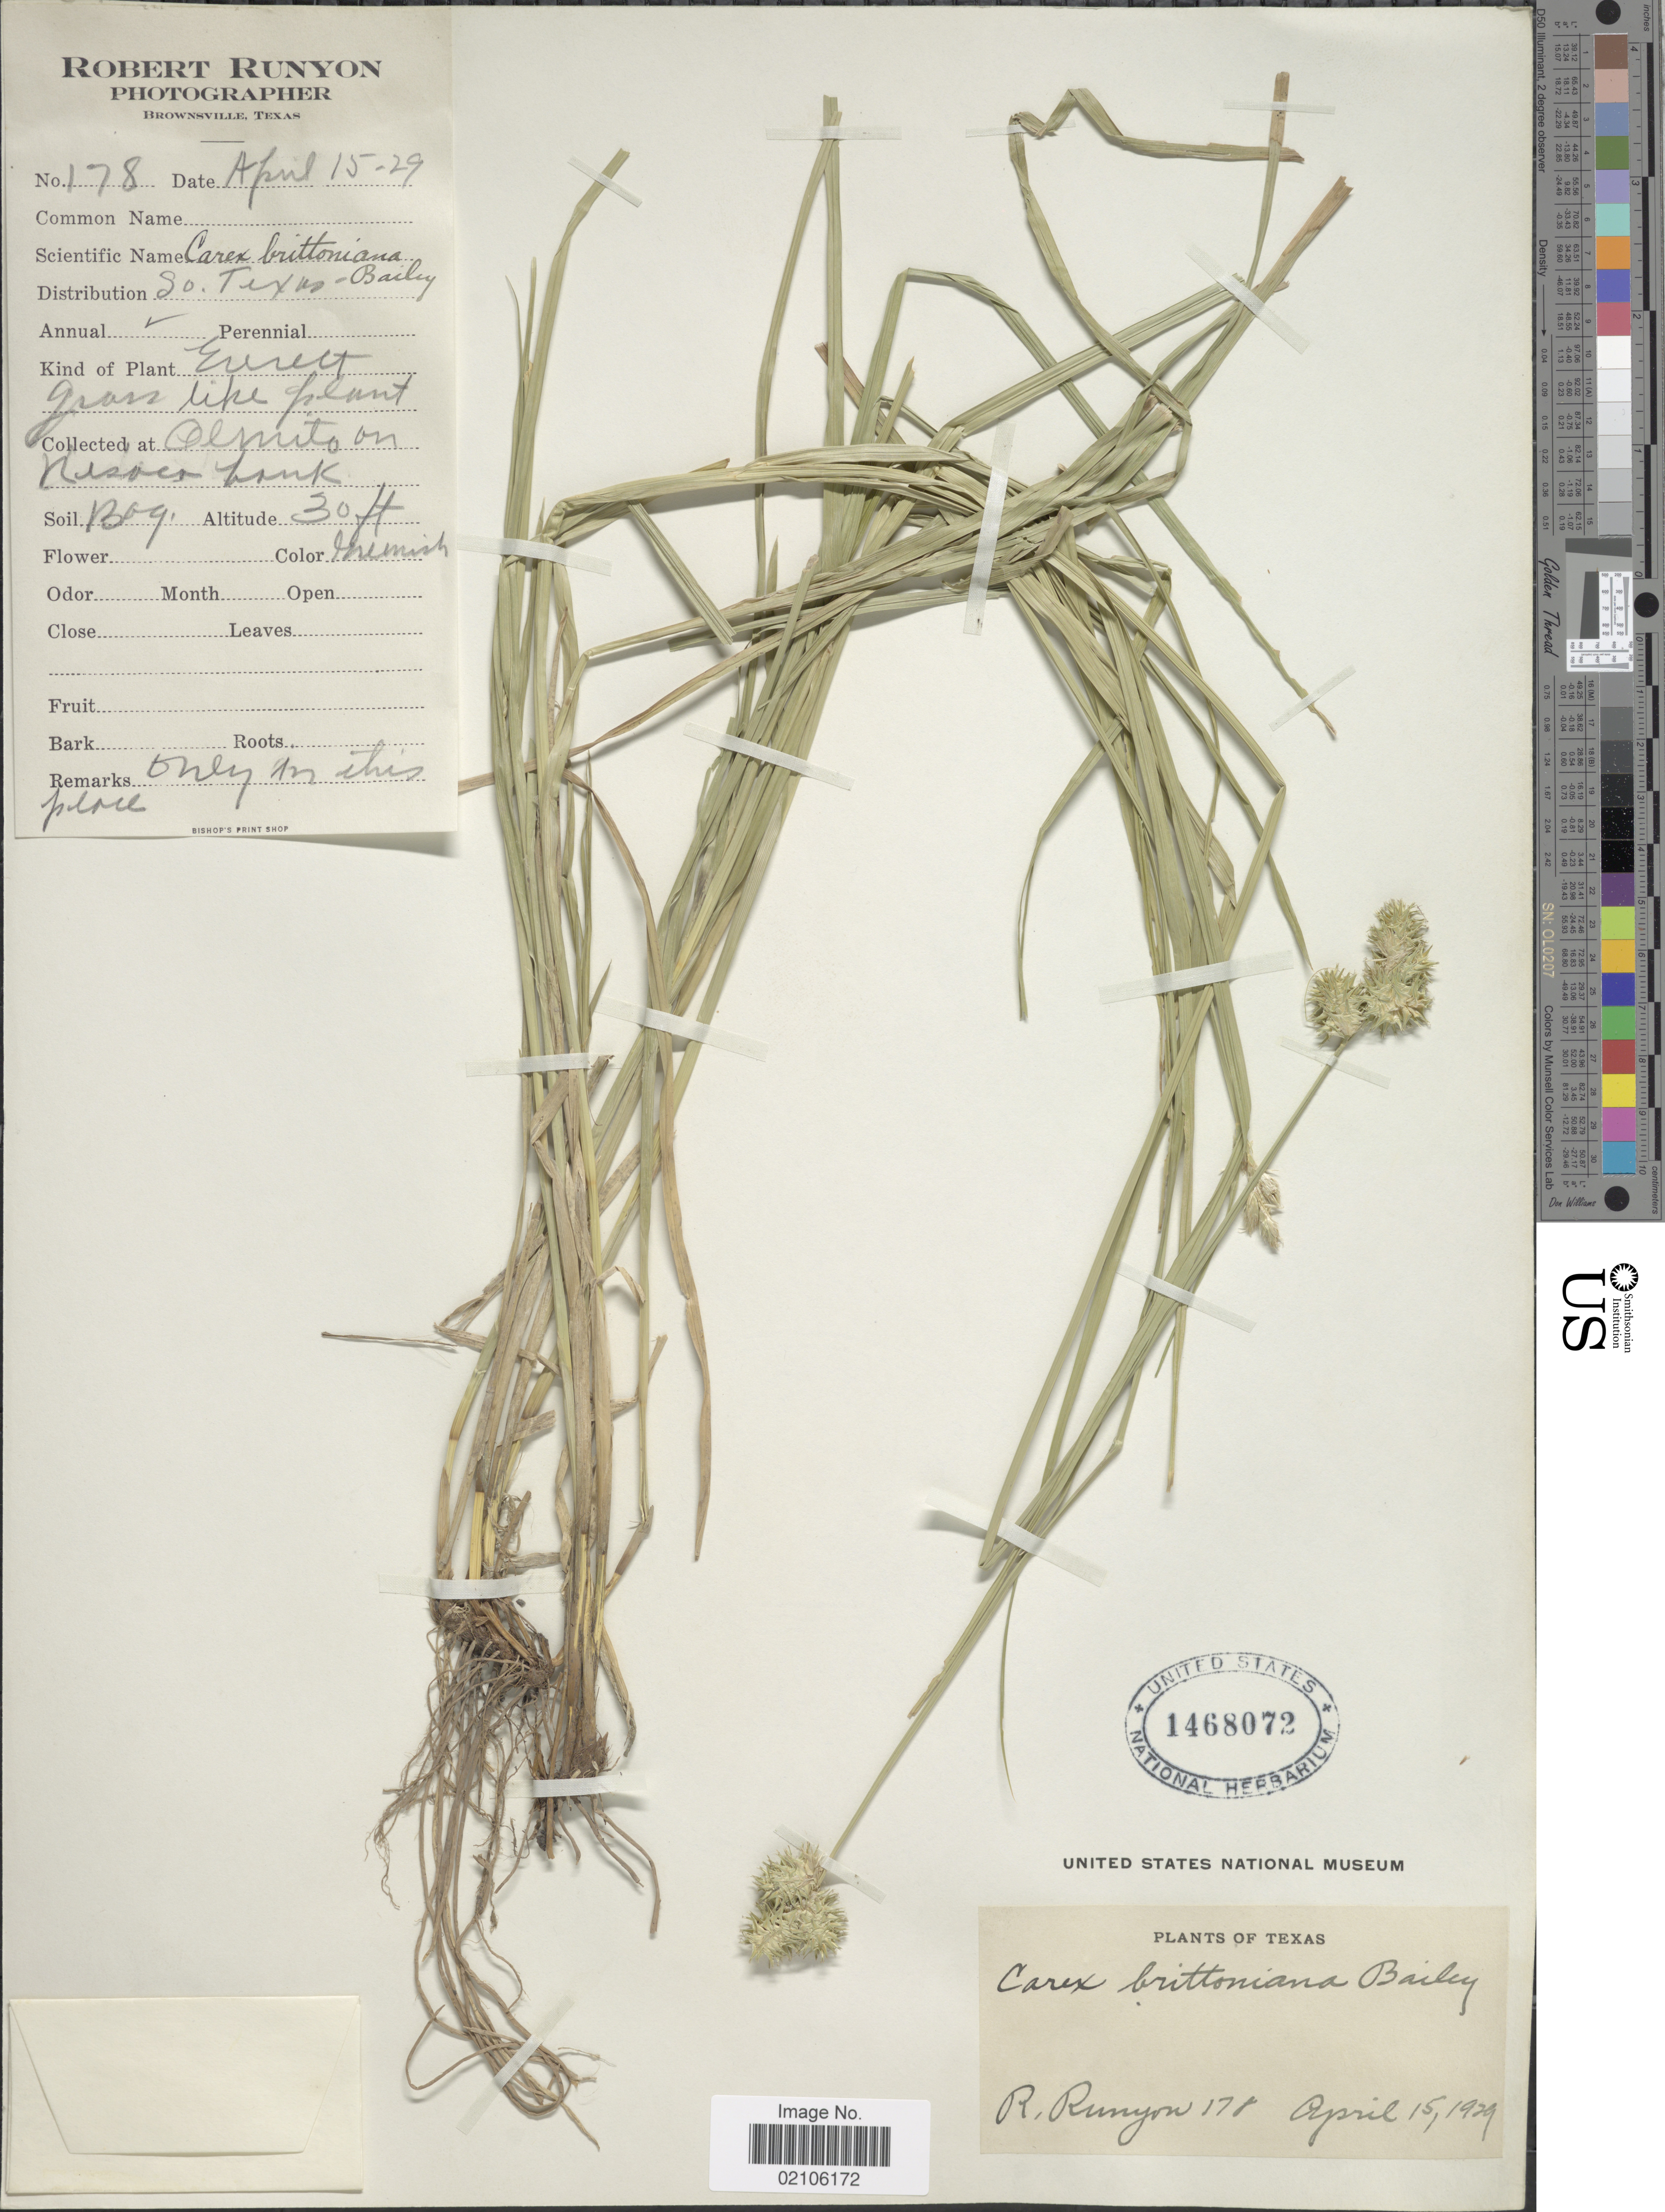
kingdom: Plantae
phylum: Tracheophyta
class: Liliopsida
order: Poales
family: Cyperaceae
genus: Carex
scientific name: Carex tetrastachya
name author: Scheele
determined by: Strong, Mark T., (BOT), Smithsonian Institution - National Museum of Natural History (UNITED STATES)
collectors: R. Runyon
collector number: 178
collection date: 1929-04-15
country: United States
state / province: Texas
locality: Olmito on Resaca bank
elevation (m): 9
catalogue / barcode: US 1468072